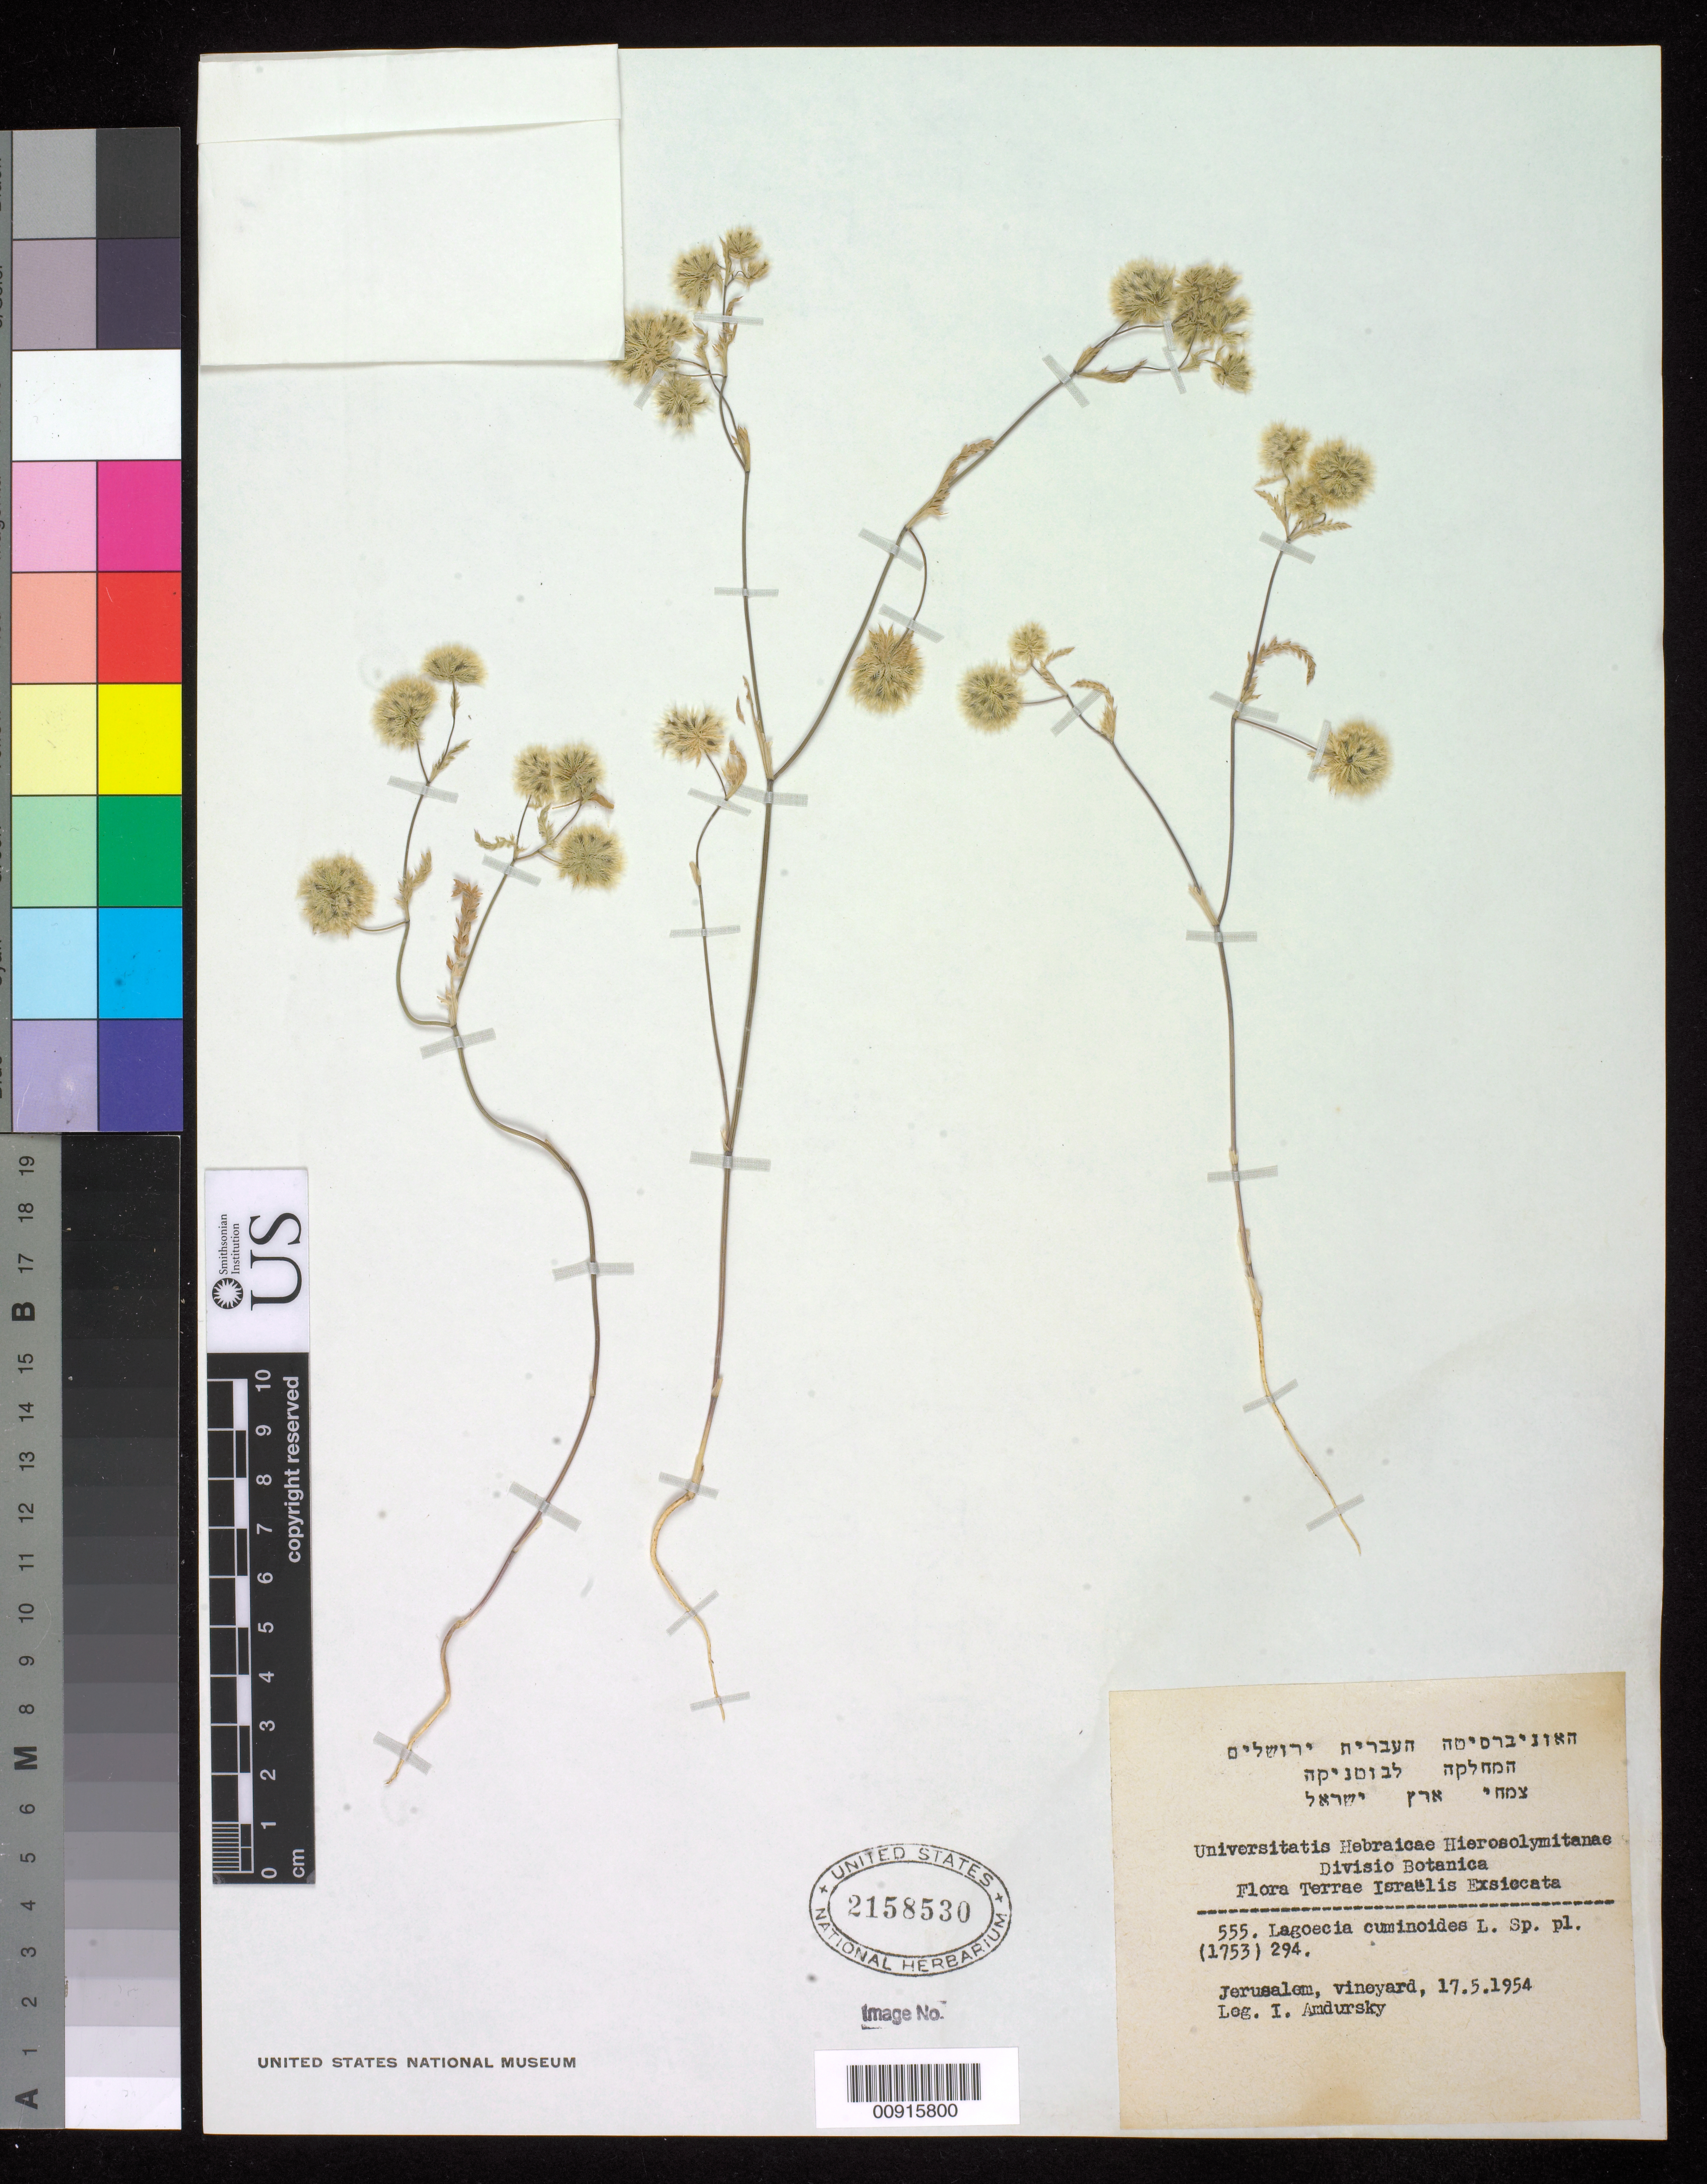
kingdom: Plantae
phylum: Tracheophyta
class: Magnoliopsida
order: Apiales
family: Apiaceae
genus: Lagoecia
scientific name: Lagoecia cuminoides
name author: L.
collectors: I. Amdursky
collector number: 555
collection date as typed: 17 May 1954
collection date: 1954-05-17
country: Israel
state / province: Jerusalem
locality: Jerusalem, vineyard.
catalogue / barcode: US 2158530